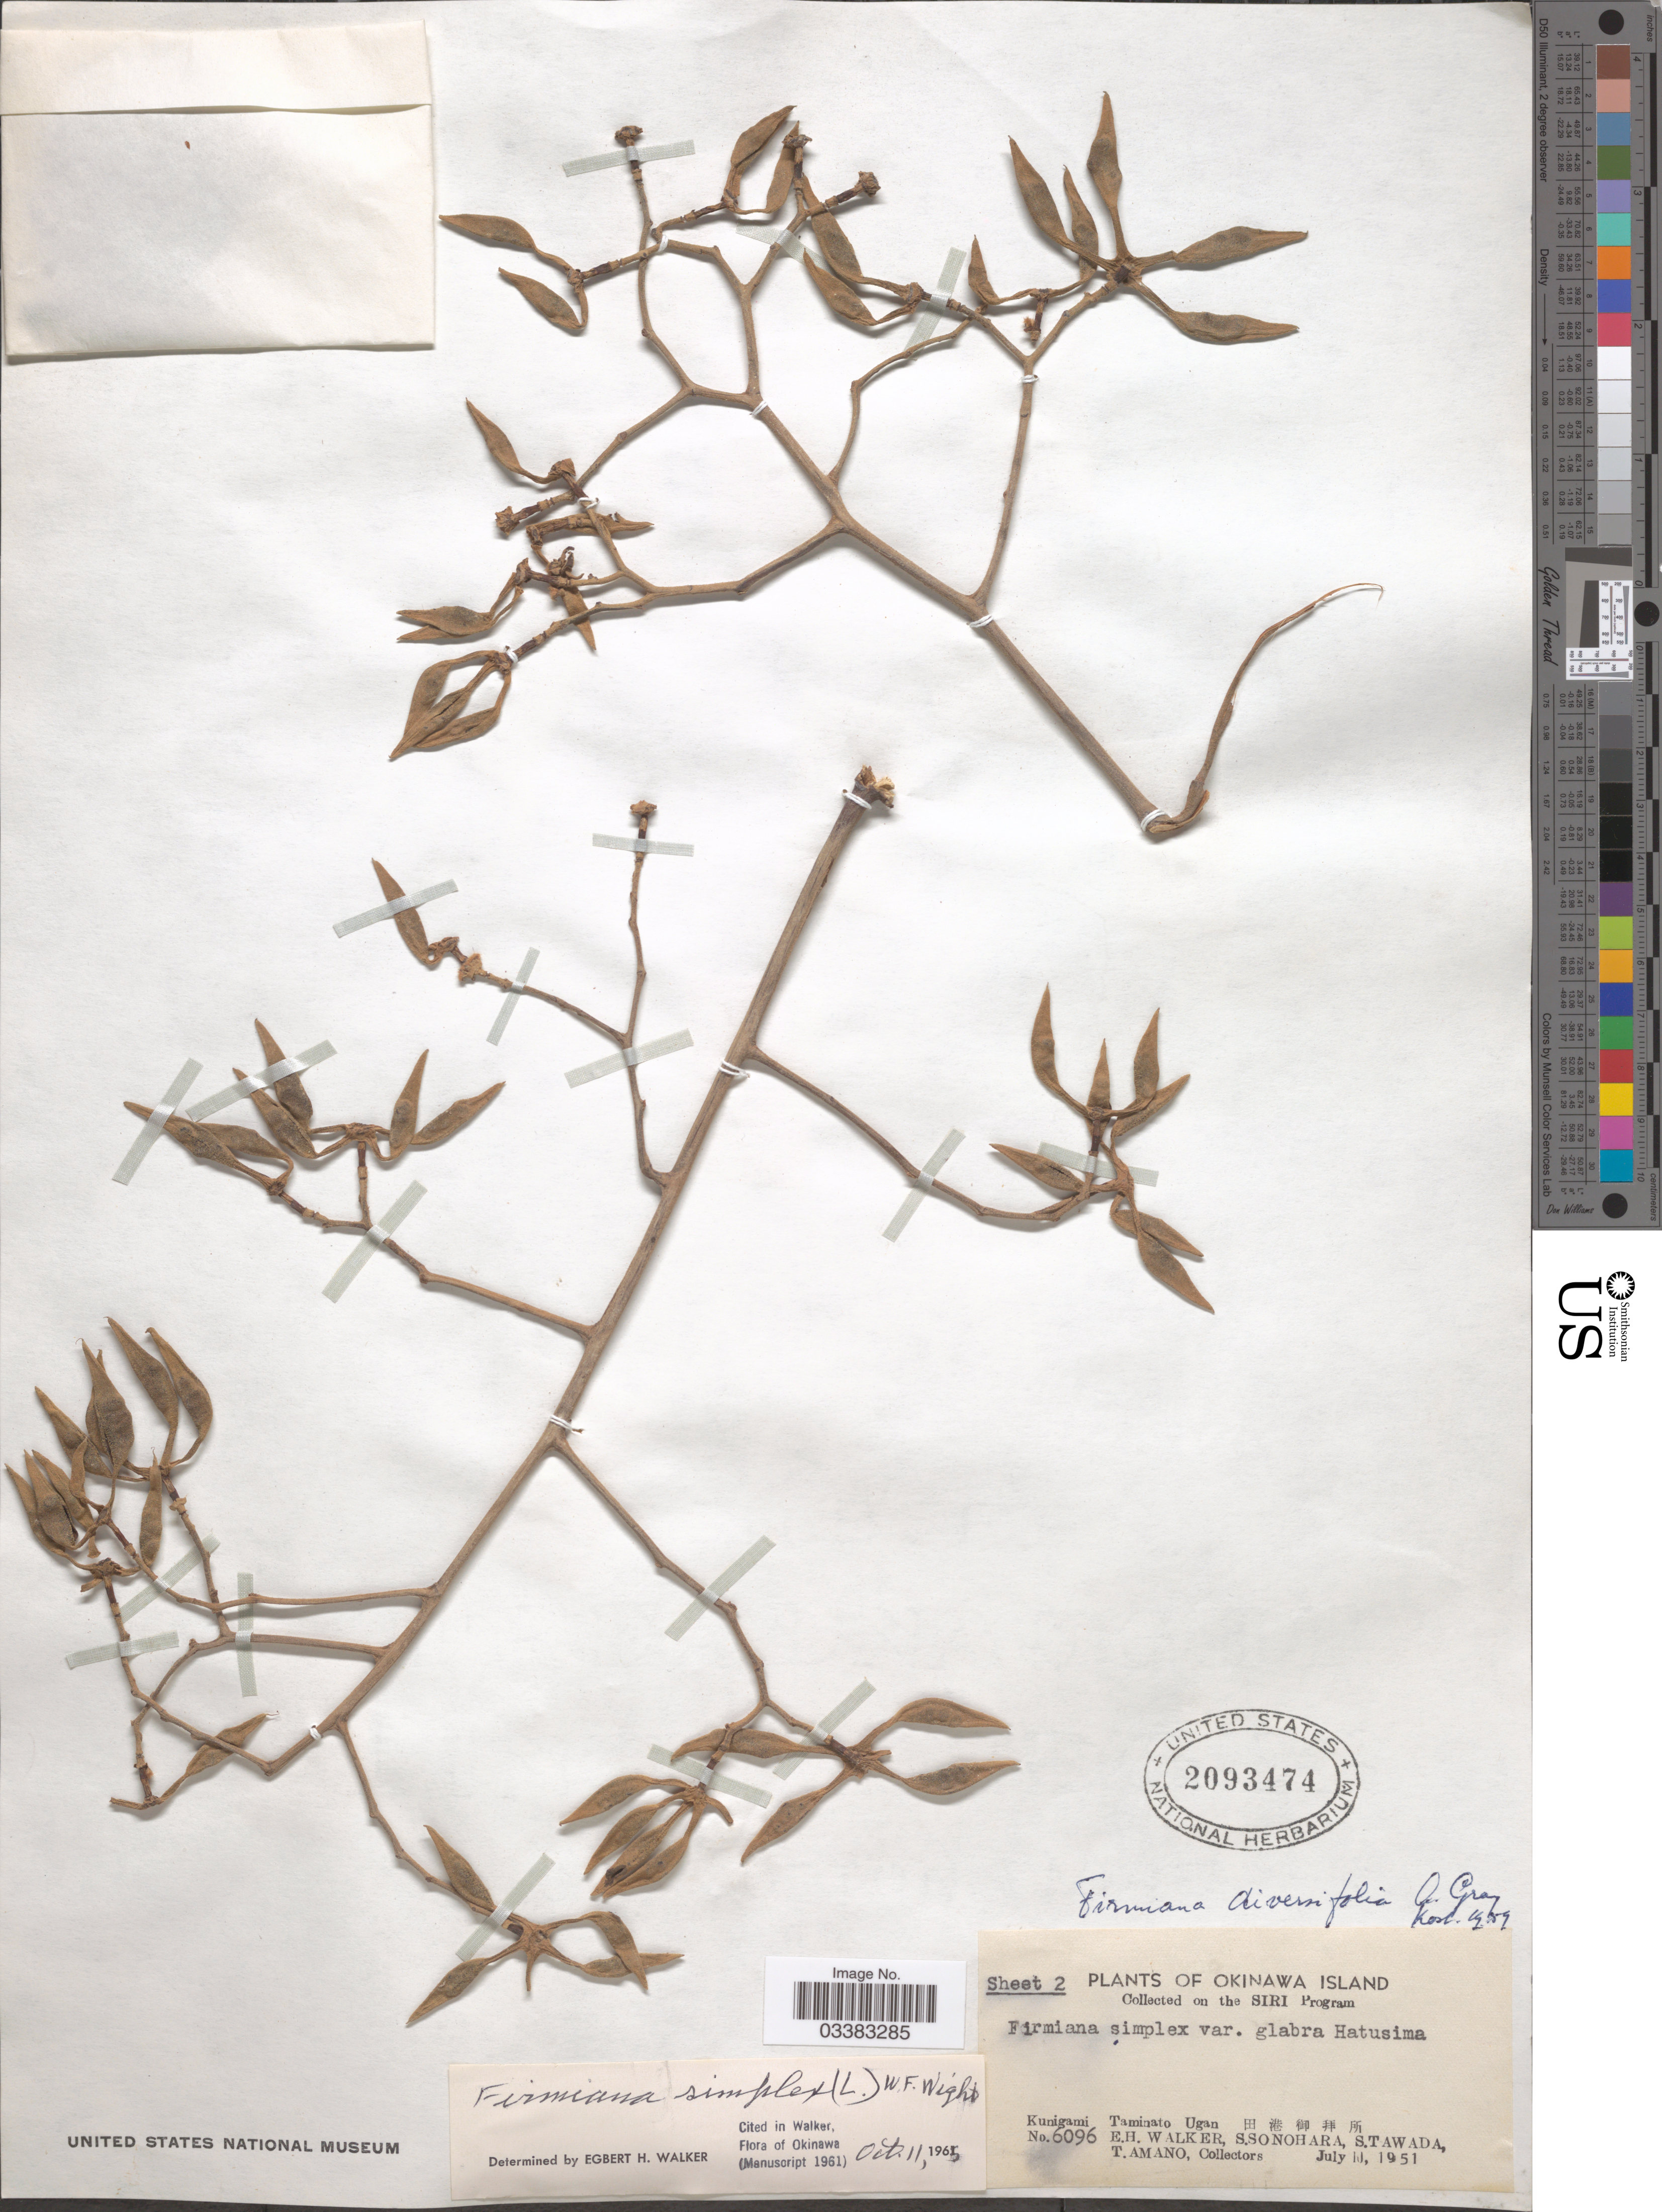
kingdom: Plantae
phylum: Tracheophyta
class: Magnoliopsida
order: Malvales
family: Malvaceae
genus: Firmiana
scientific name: Firmiana simplex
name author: (L.) W. Wight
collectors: E. H. Walker, S. Sonohara, S. Tawada & T. Amano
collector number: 6096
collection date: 1951-07-10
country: Japan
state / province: Okinawa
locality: Okinawa Island. Kunigami Taminato Ugan. X.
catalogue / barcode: US 2093474